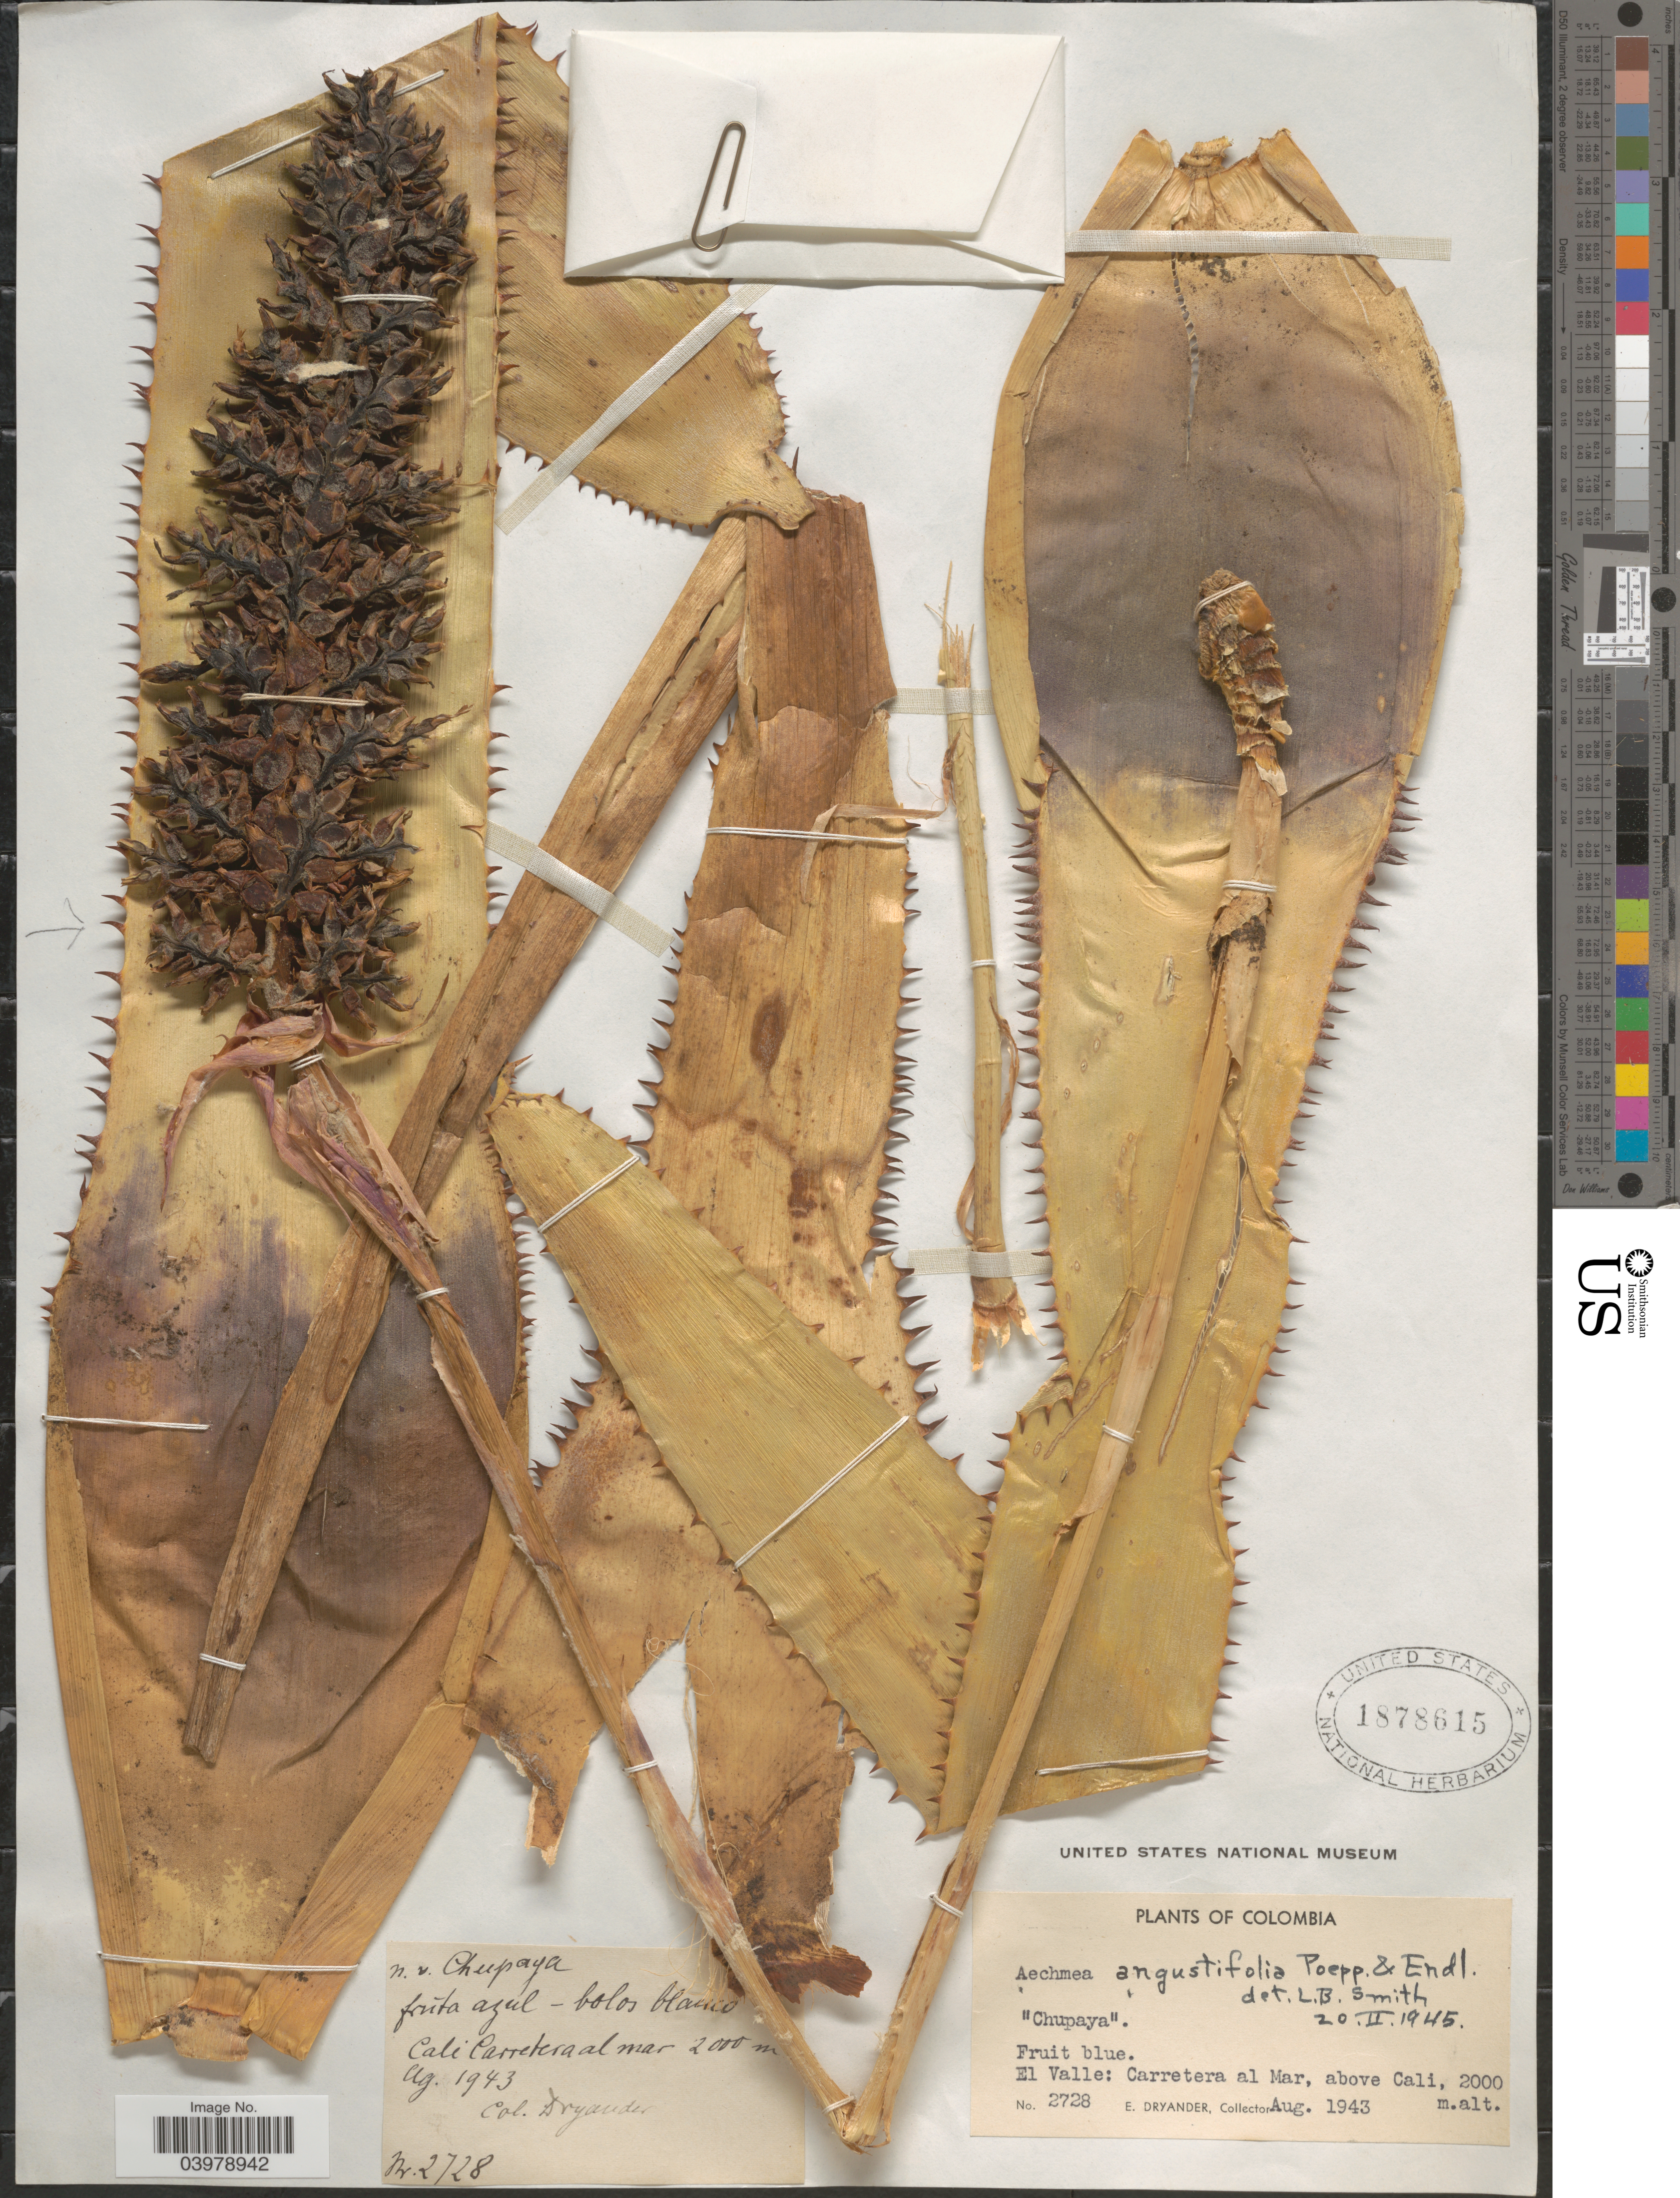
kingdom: Plantae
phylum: Tracheophyta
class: Liliopsida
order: Poales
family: Bromeliaceae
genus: Aechmea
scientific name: Aechmea angustifolia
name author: Poepp. & Endl.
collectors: E. Dryander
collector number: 2728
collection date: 1943-08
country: Colombia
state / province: Valle del Cauca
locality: El Valle: Carretera al Mar, above Cali.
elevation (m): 2000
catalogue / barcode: US 1878615